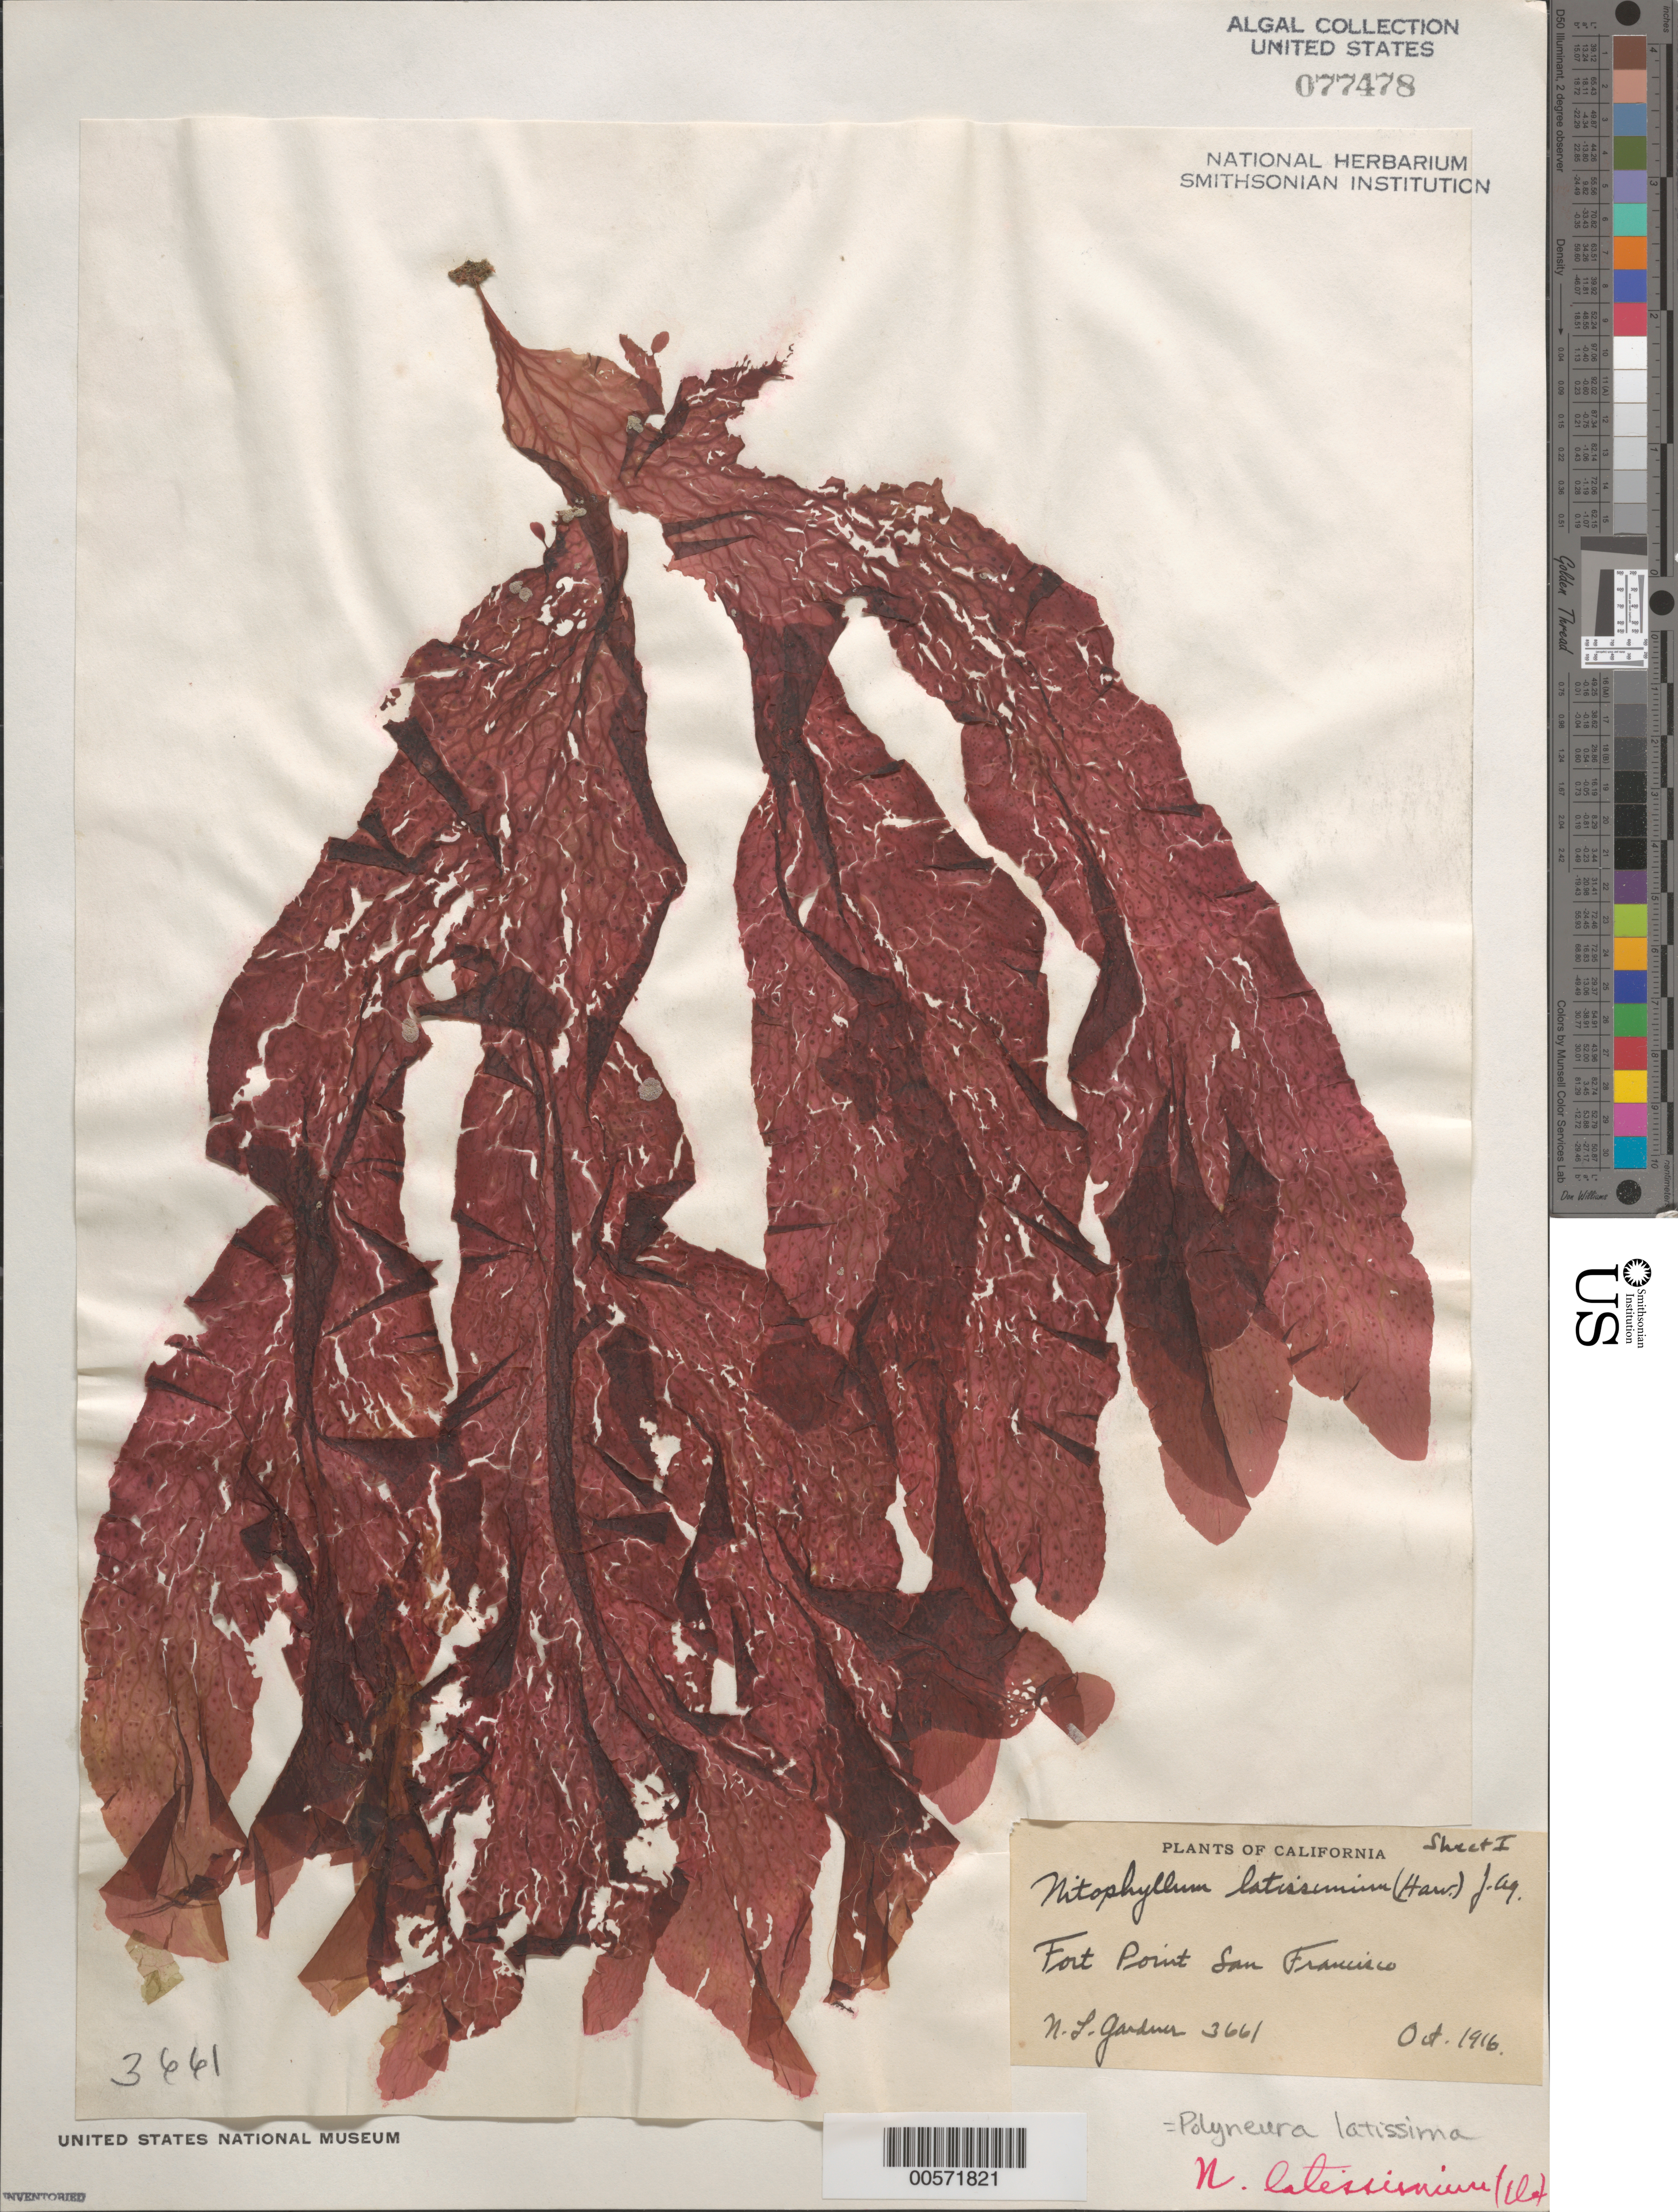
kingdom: Plantae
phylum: Rhodophyta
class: Florideophyceae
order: Ceramiales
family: Delesseriaceae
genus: Polyneura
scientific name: Polyneura latissima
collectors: N. Gardner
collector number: NLG 3661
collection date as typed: Oct 1916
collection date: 1916-10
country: United States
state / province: California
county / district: San Francisco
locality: San Francisco, Fort Point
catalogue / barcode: US 77478